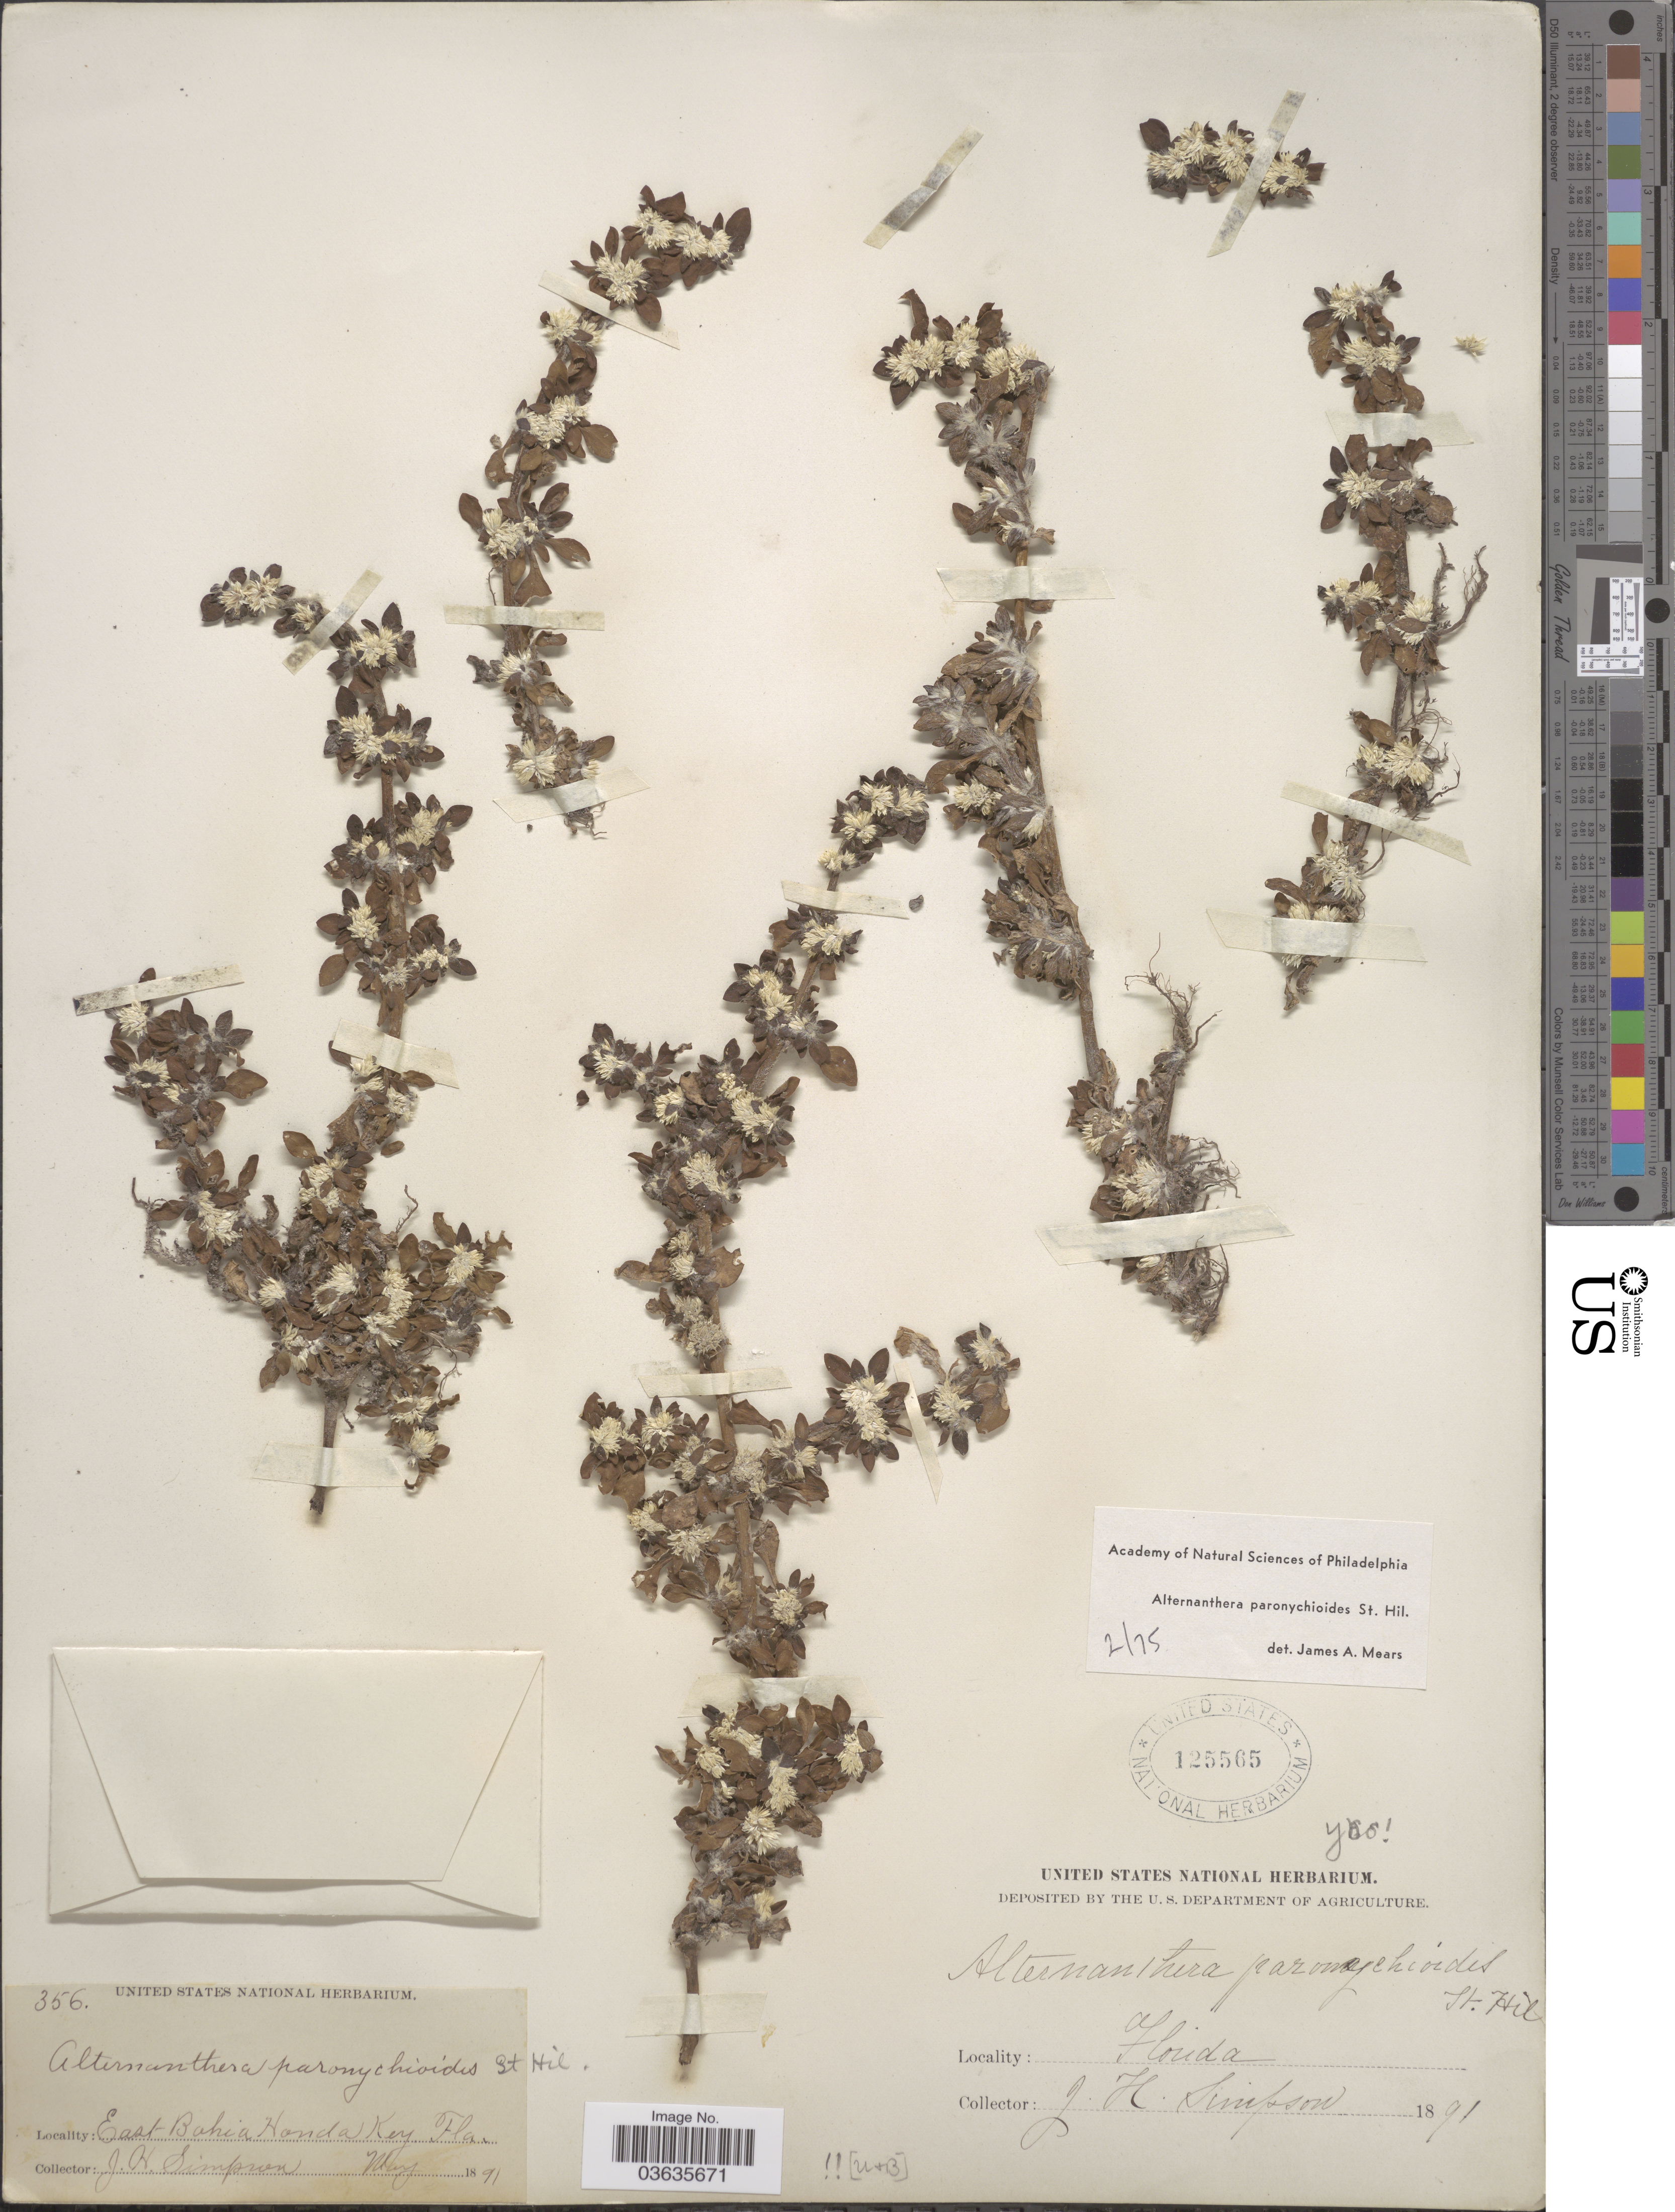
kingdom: Plantae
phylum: Tracheophyta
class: Magnoliopsida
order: Caryophyllales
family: Amaranthaceae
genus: Alternanthera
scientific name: Alternanthera paronychioides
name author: A. St.-Hil.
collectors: J. H. Simpson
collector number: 356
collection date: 1891-05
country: United States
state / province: Florida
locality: East Bahia Honda Key.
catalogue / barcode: US 125565